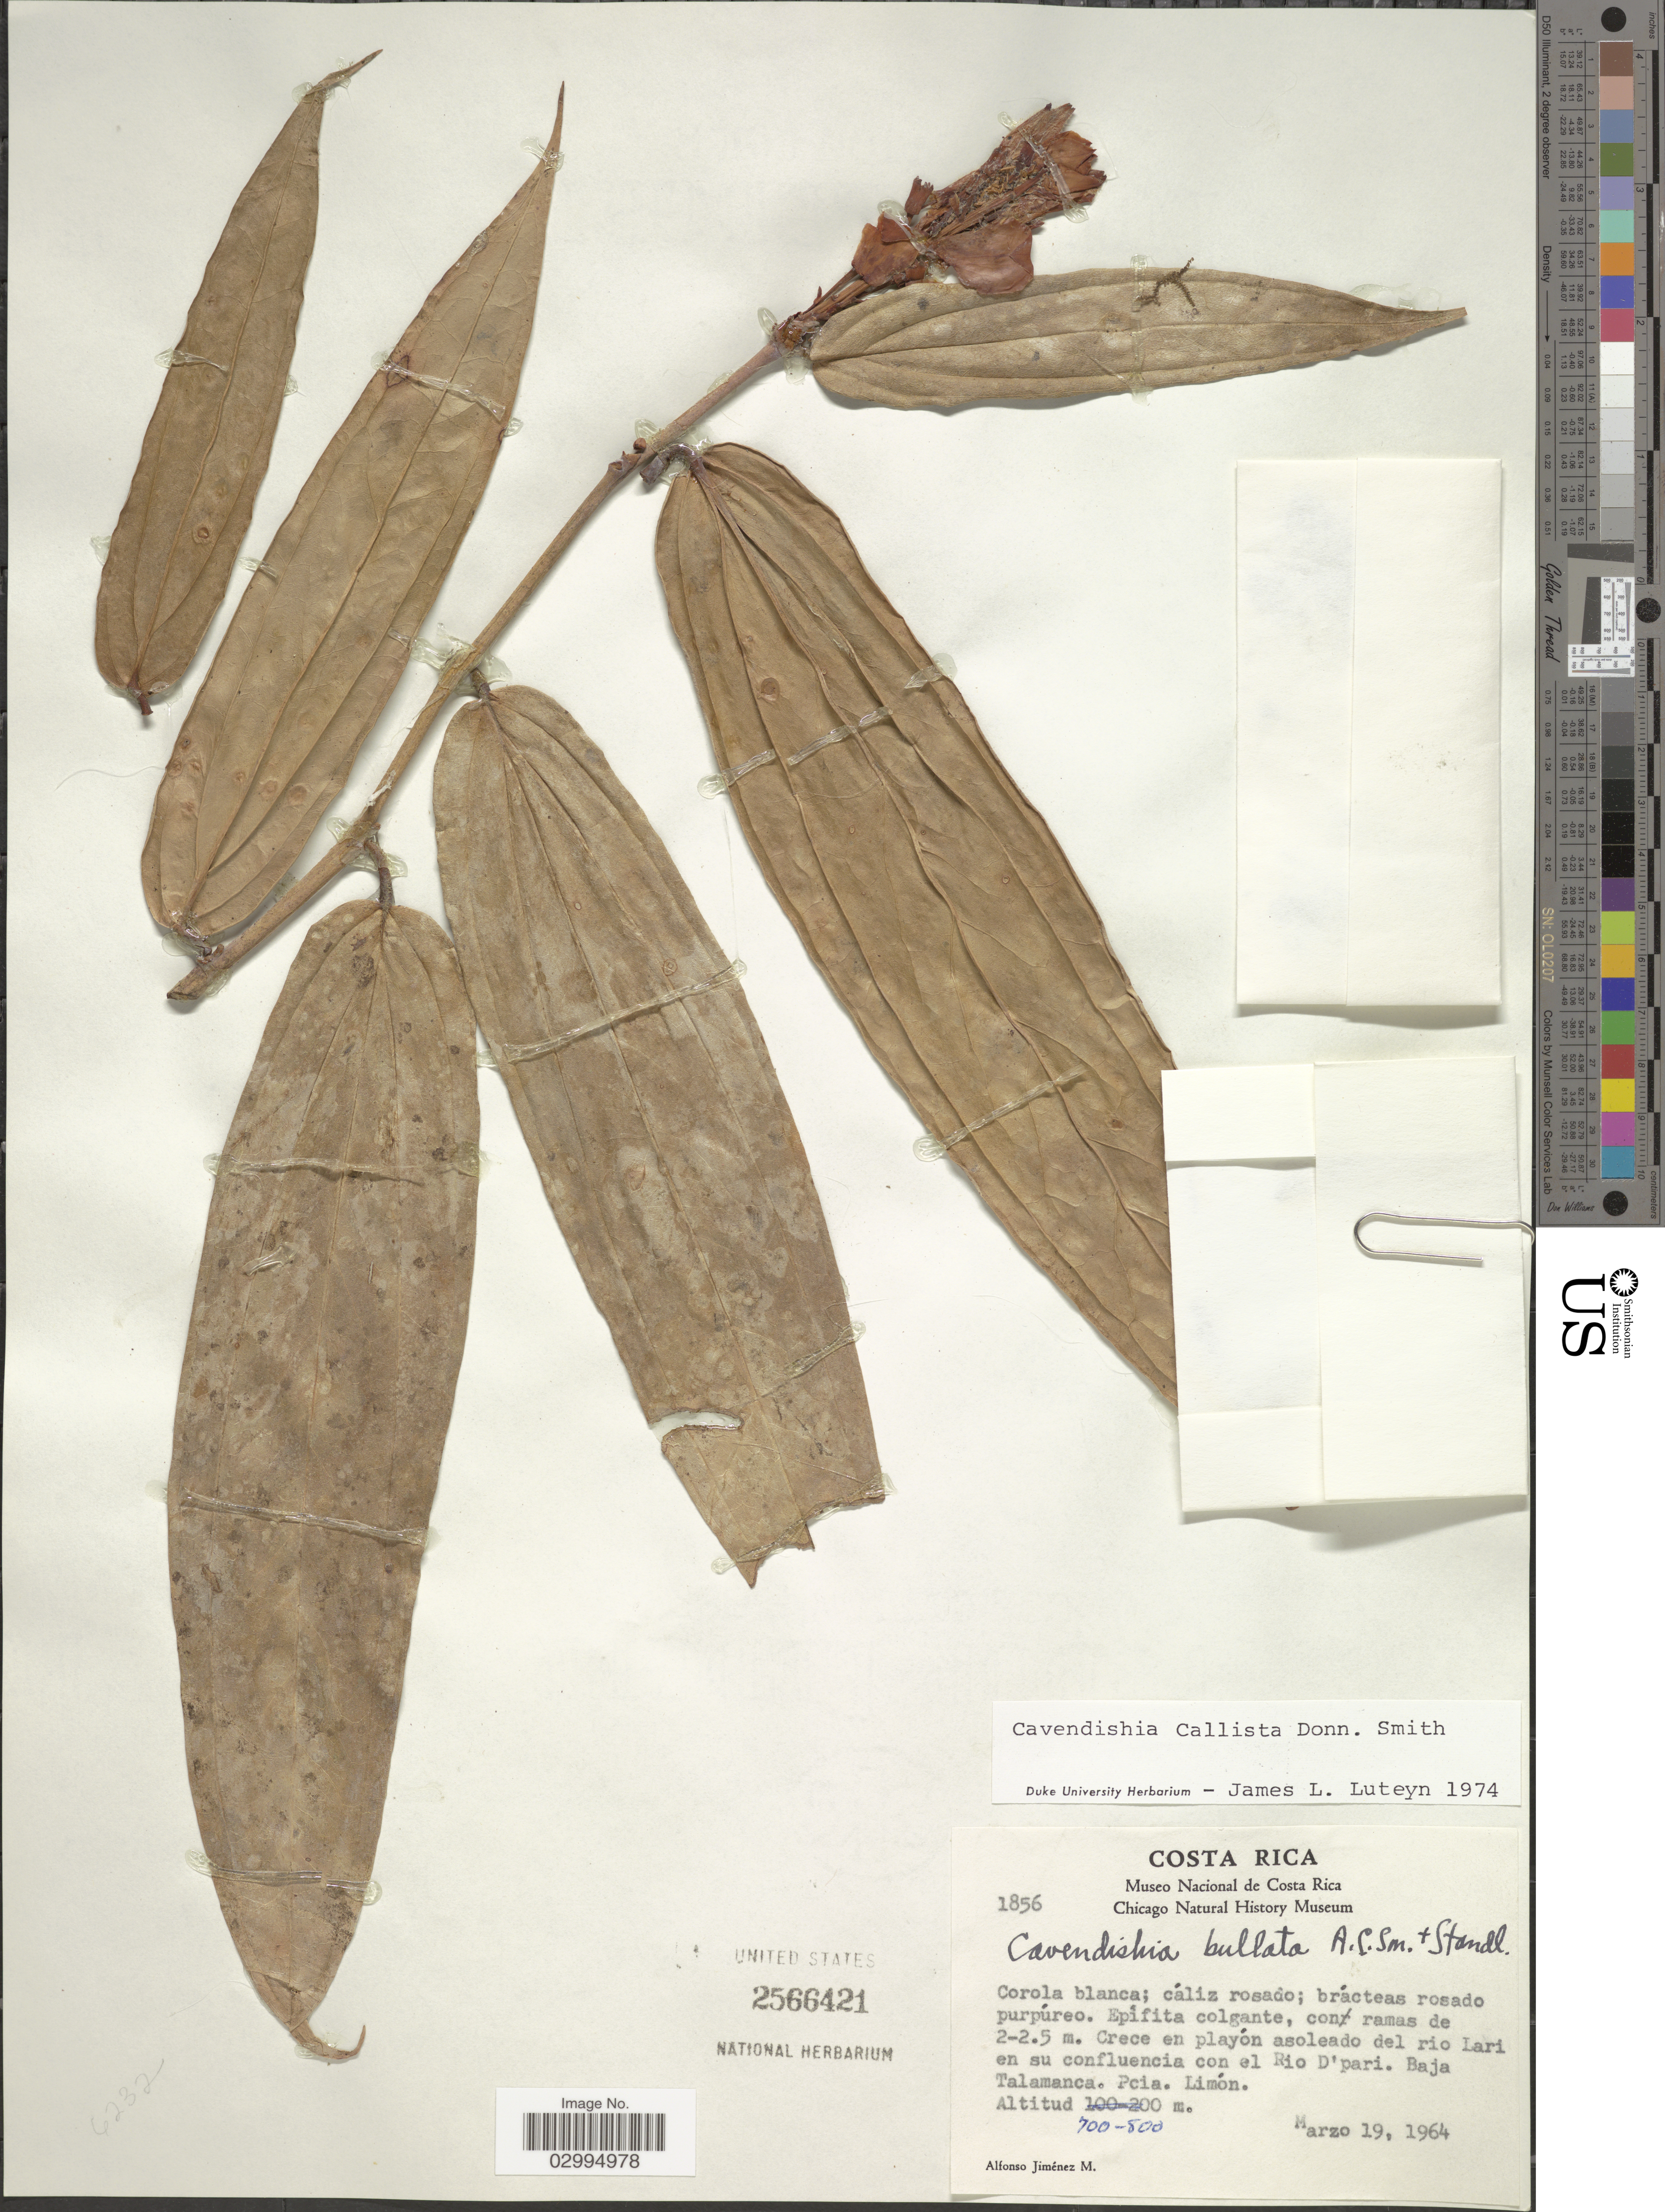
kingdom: Plantae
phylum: Tracheophyta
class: Magnoliopsida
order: Ericales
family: Ericaceae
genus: Cavendishia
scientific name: Cavendishia callista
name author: Donn. Sm.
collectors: A. Jimenez M.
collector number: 1856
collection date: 1964-03-19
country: Costa Rica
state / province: Limón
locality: Crece en playón asoleado del rio Lari en su confluencia con el Rio D'pari. Baja Talamanca. Pcia. Limón.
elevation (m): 700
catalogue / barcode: US 2566421